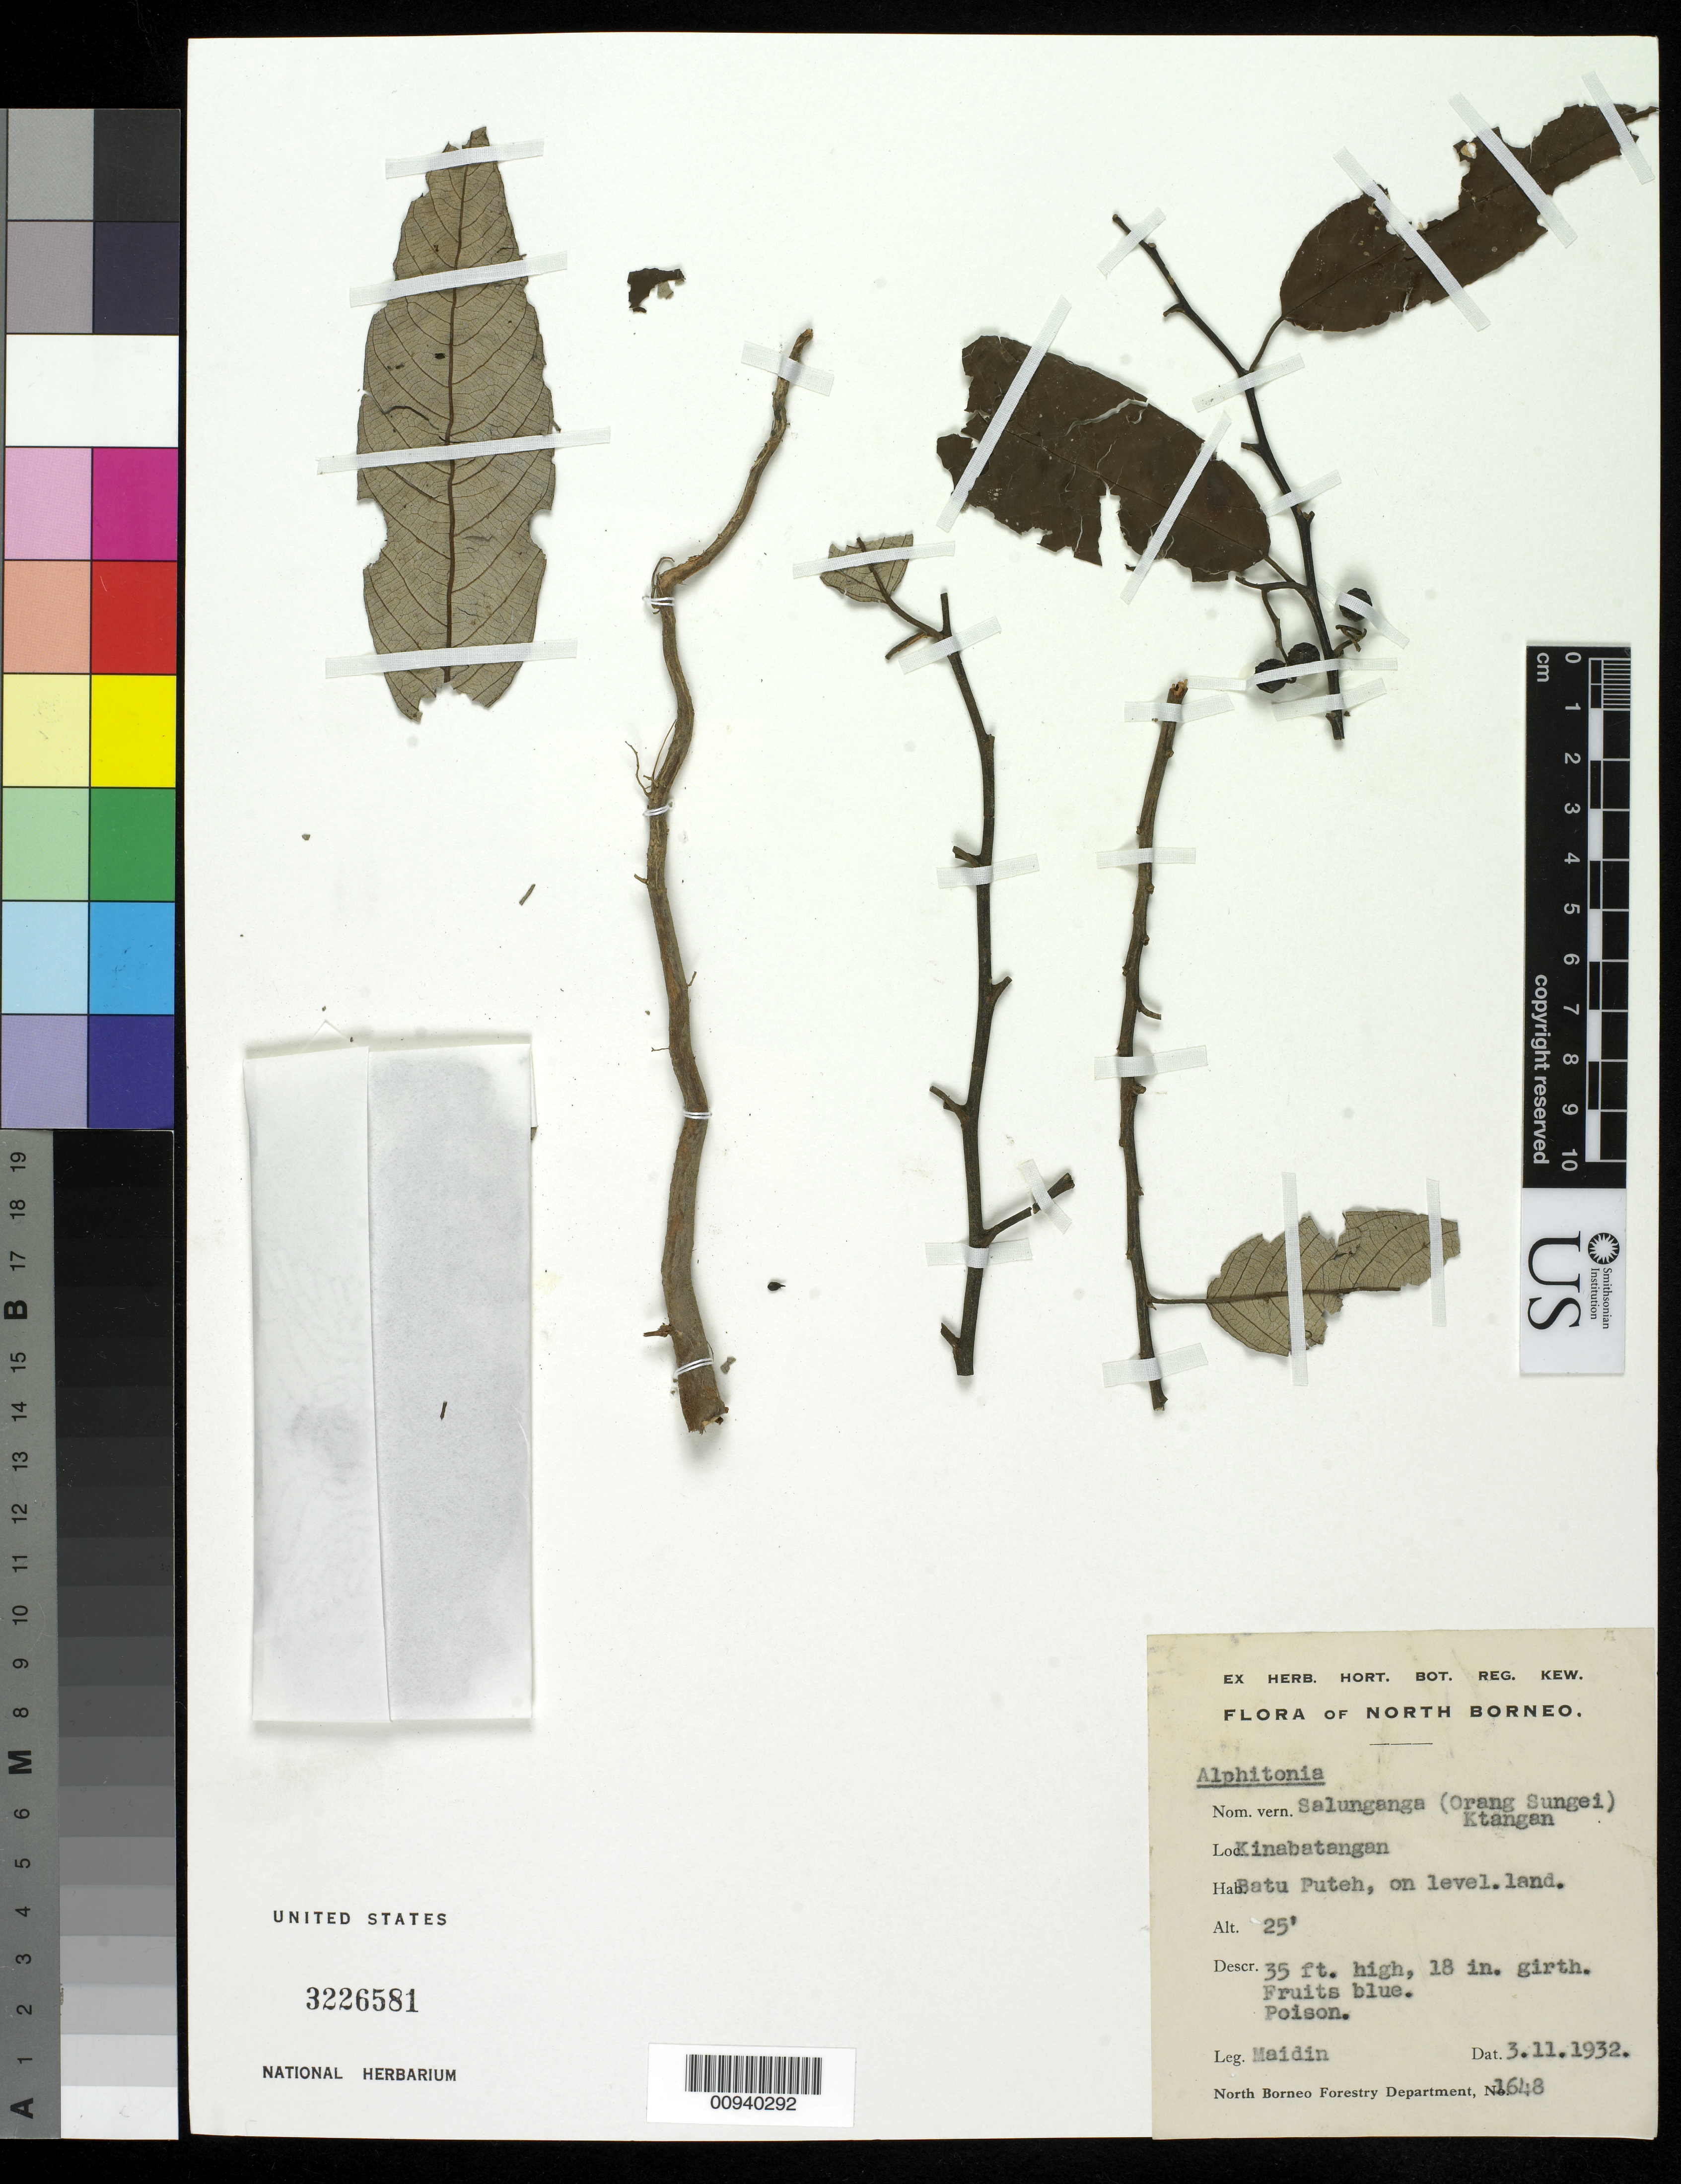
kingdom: Plantae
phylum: Tracheophyta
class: Magnoliopsida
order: Rosales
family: Rhamnaceae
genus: Alphitonia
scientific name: Alphitonia sp.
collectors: J. Maiden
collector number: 1648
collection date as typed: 11 Mar 1932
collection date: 1932-03-11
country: Malaysia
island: Borneo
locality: Kinabatangen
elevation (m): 8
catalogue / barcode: US 3226581